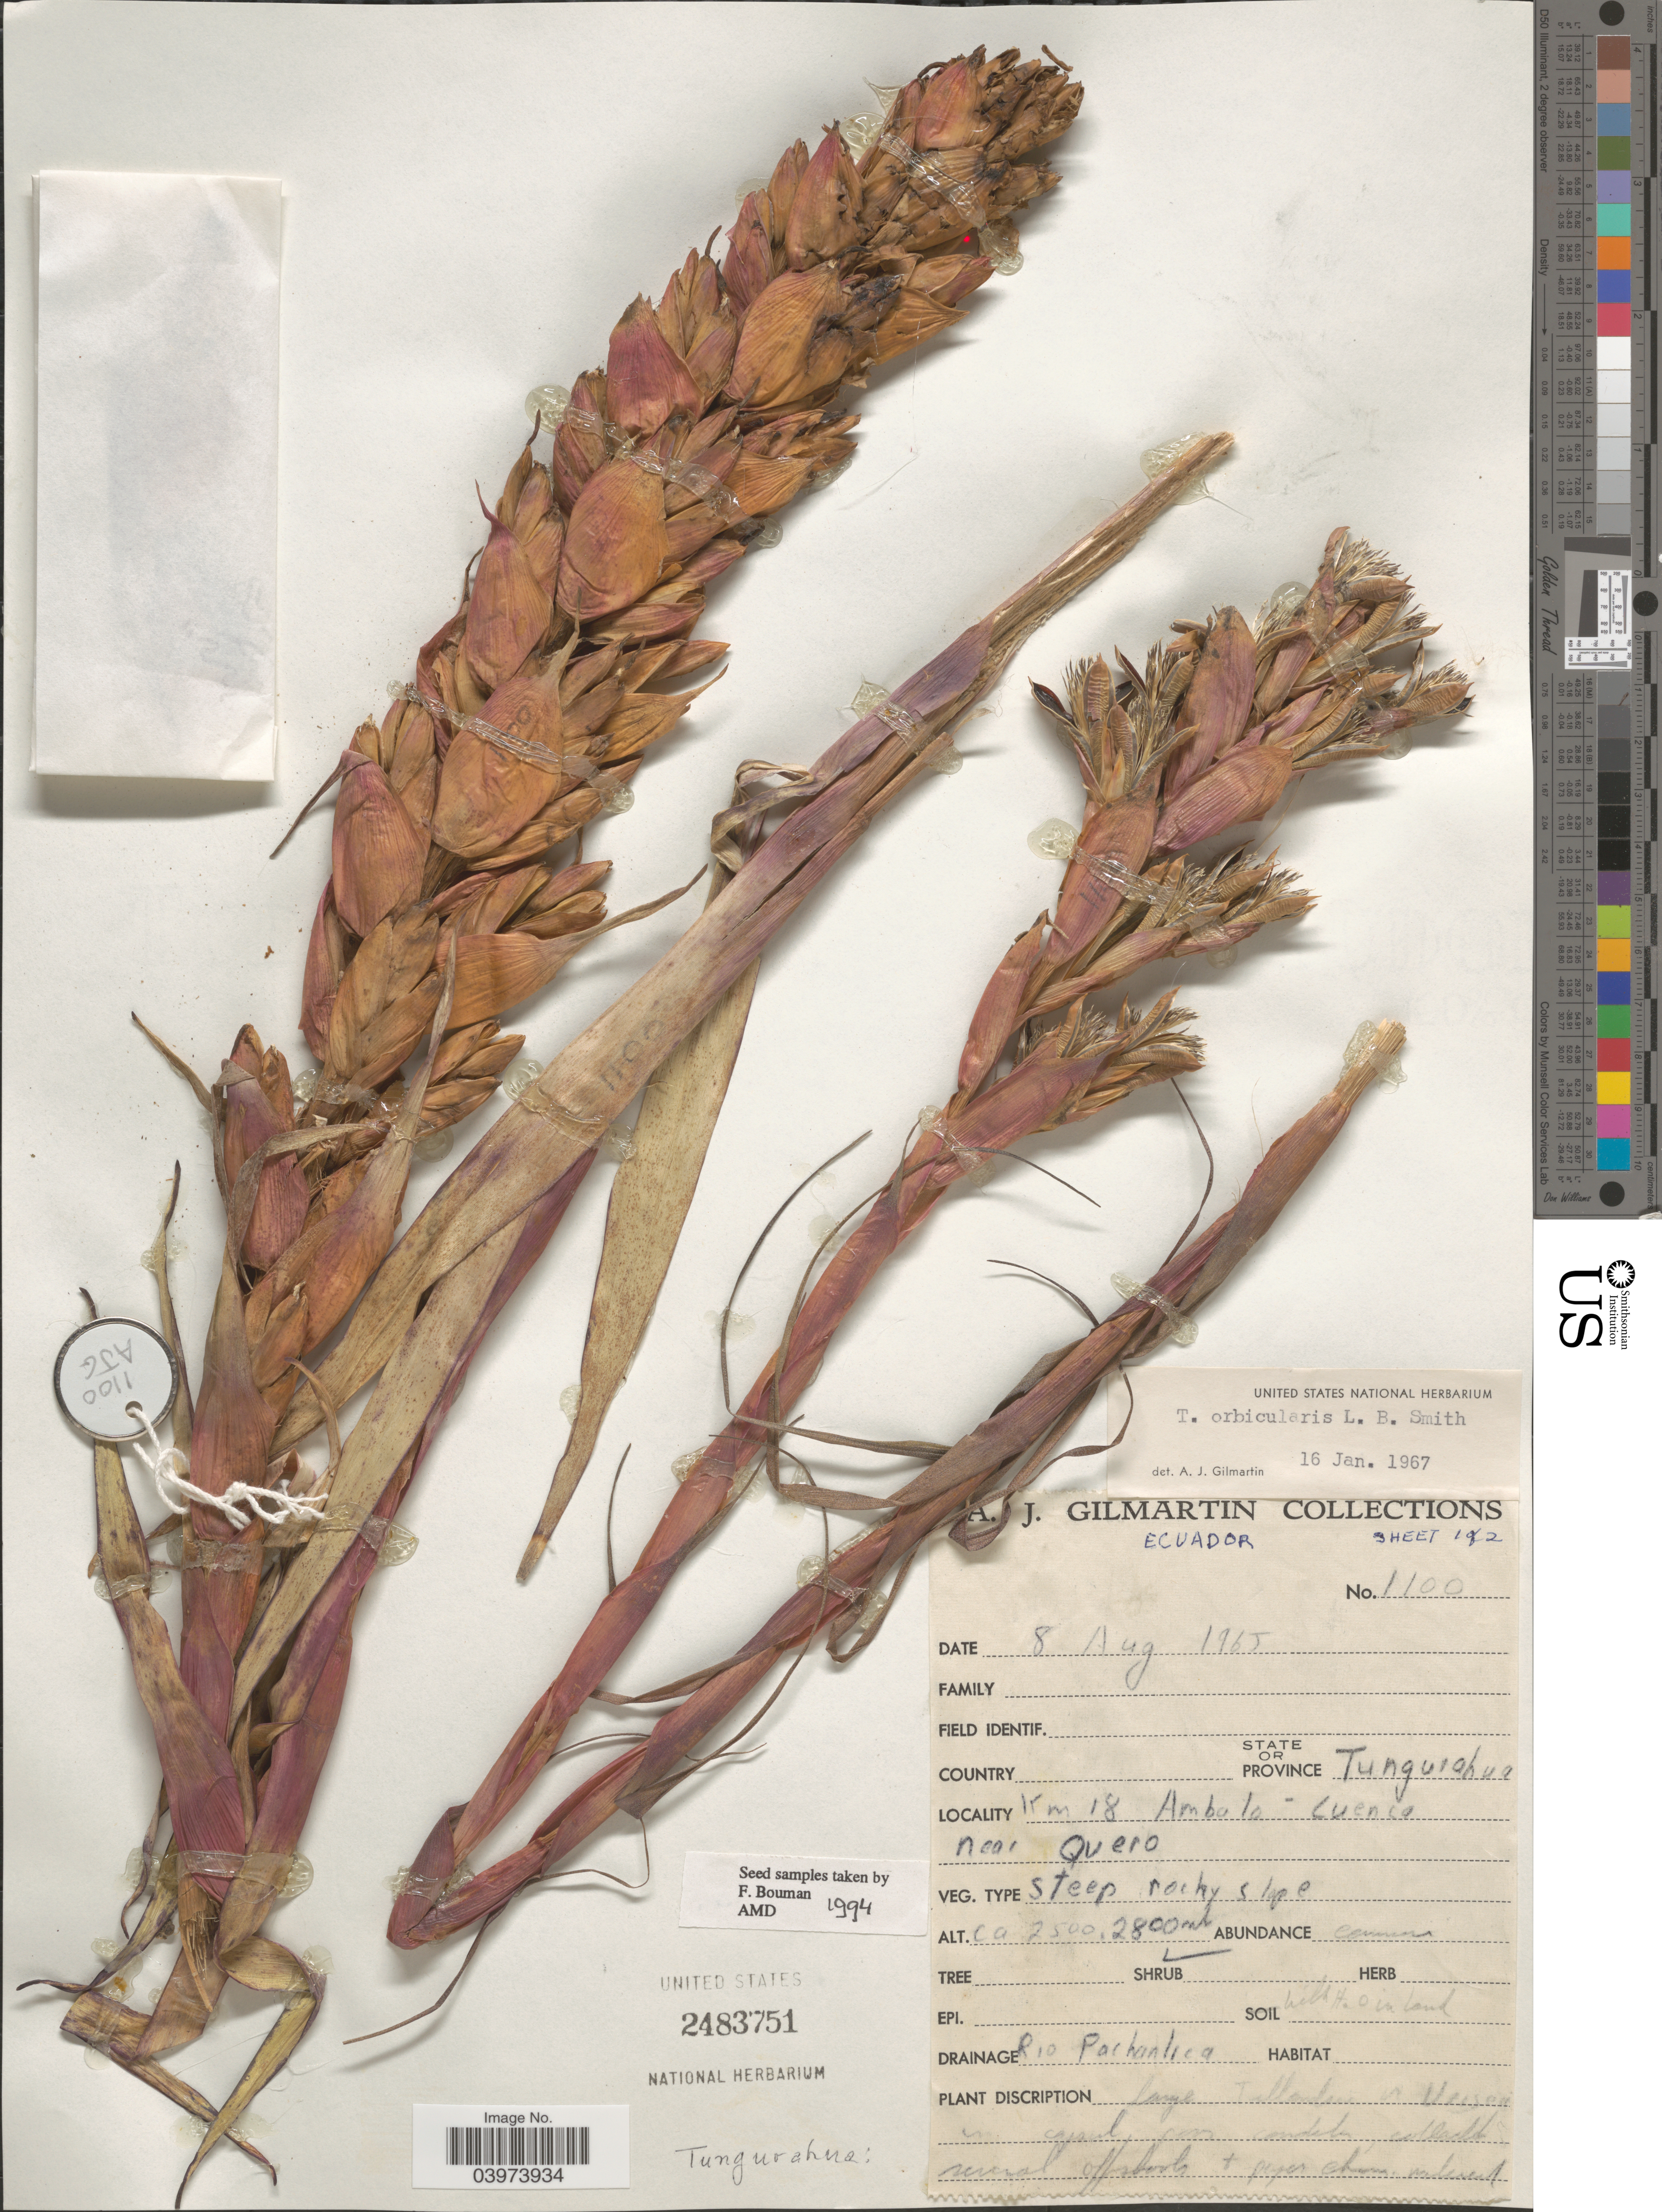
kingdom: Plantae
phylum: Tracheophyta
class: Liliopsida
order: Poales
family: Bromeliaceae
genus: Tillandsia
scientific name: Tillandsia orbicularis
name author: L.B. Sm.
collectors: A. J. Gilmartin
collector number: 1100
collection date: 1965-08-08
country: Ecuador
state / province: Tungurahua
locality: Km 18 Ambala - Cuenca near Quero.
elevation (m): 2500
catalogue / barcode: US 2483751